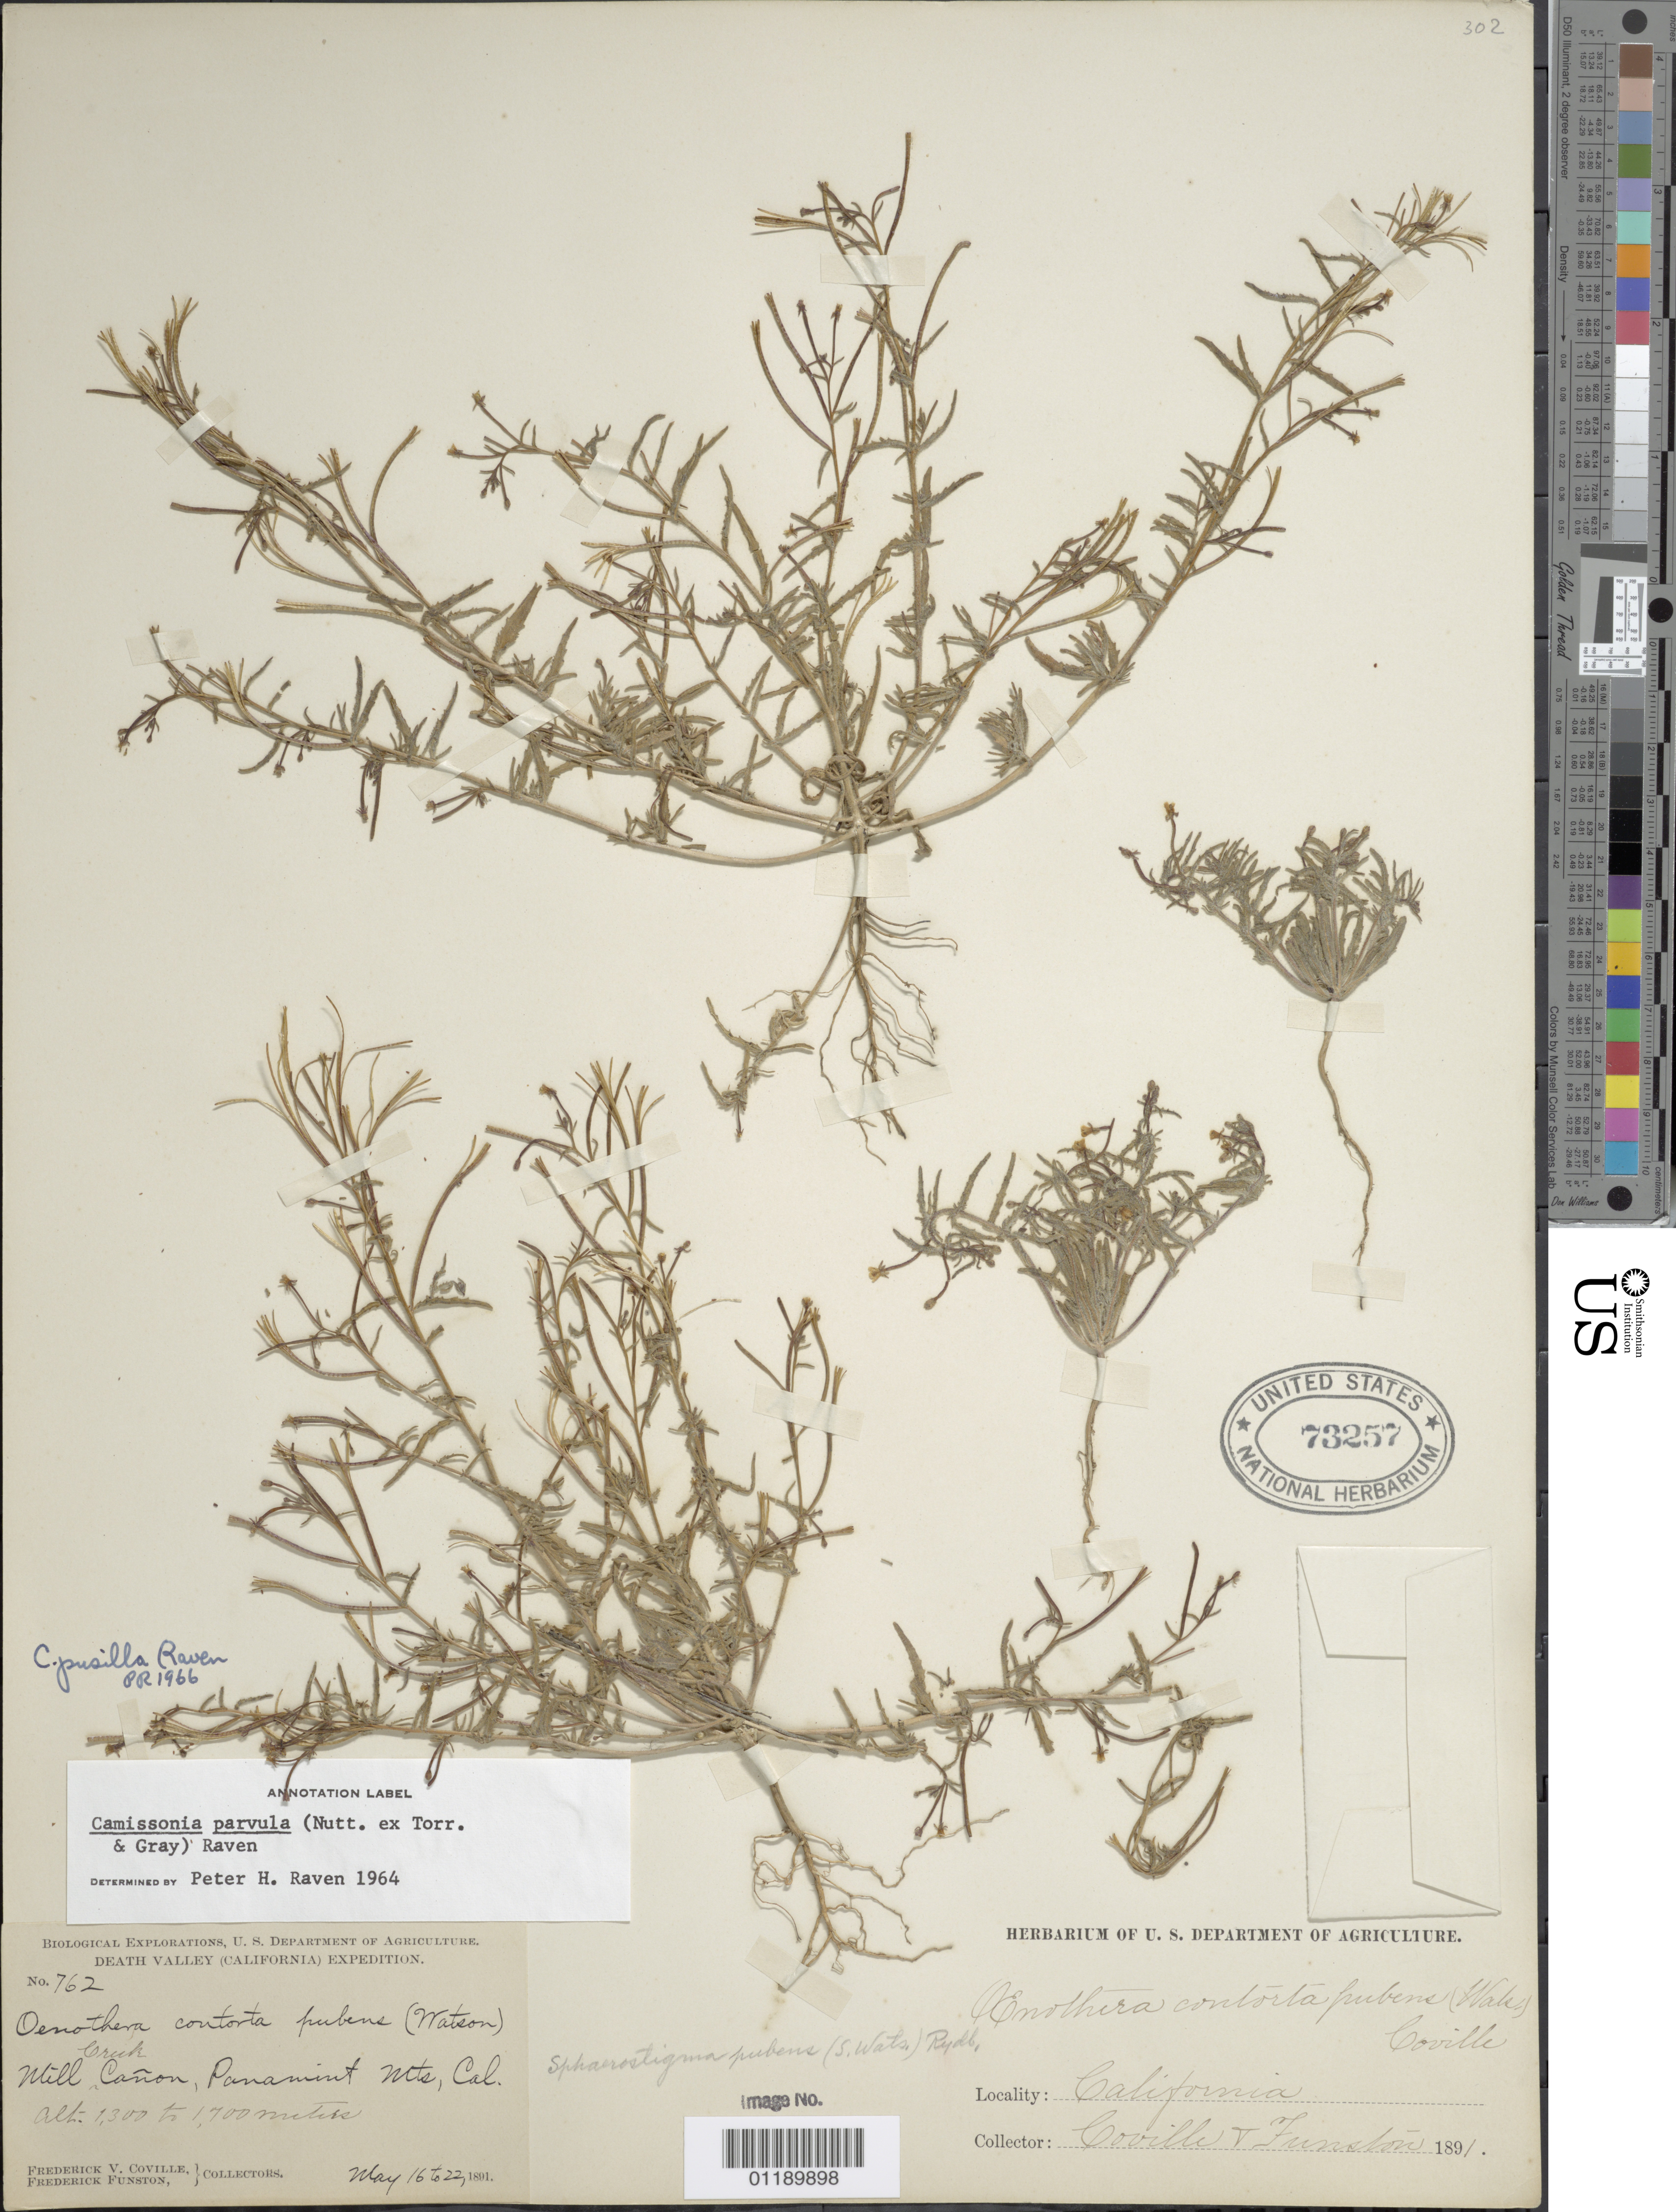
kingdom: Plantae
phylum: Tracheophyta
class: Magnoliopsida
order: Myrtales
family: Onagraceae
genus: Camissonia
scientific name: Camissonia pusilla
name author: P.H. Raven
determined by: Raven, P. H.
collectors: F. V. Coville & F. Funston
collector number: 762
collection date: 1891-05-16/1891-05-22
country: United States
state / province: California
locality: Mill Creek Canyon, Panamint Mts.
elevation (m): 1300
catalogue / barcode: US 73257